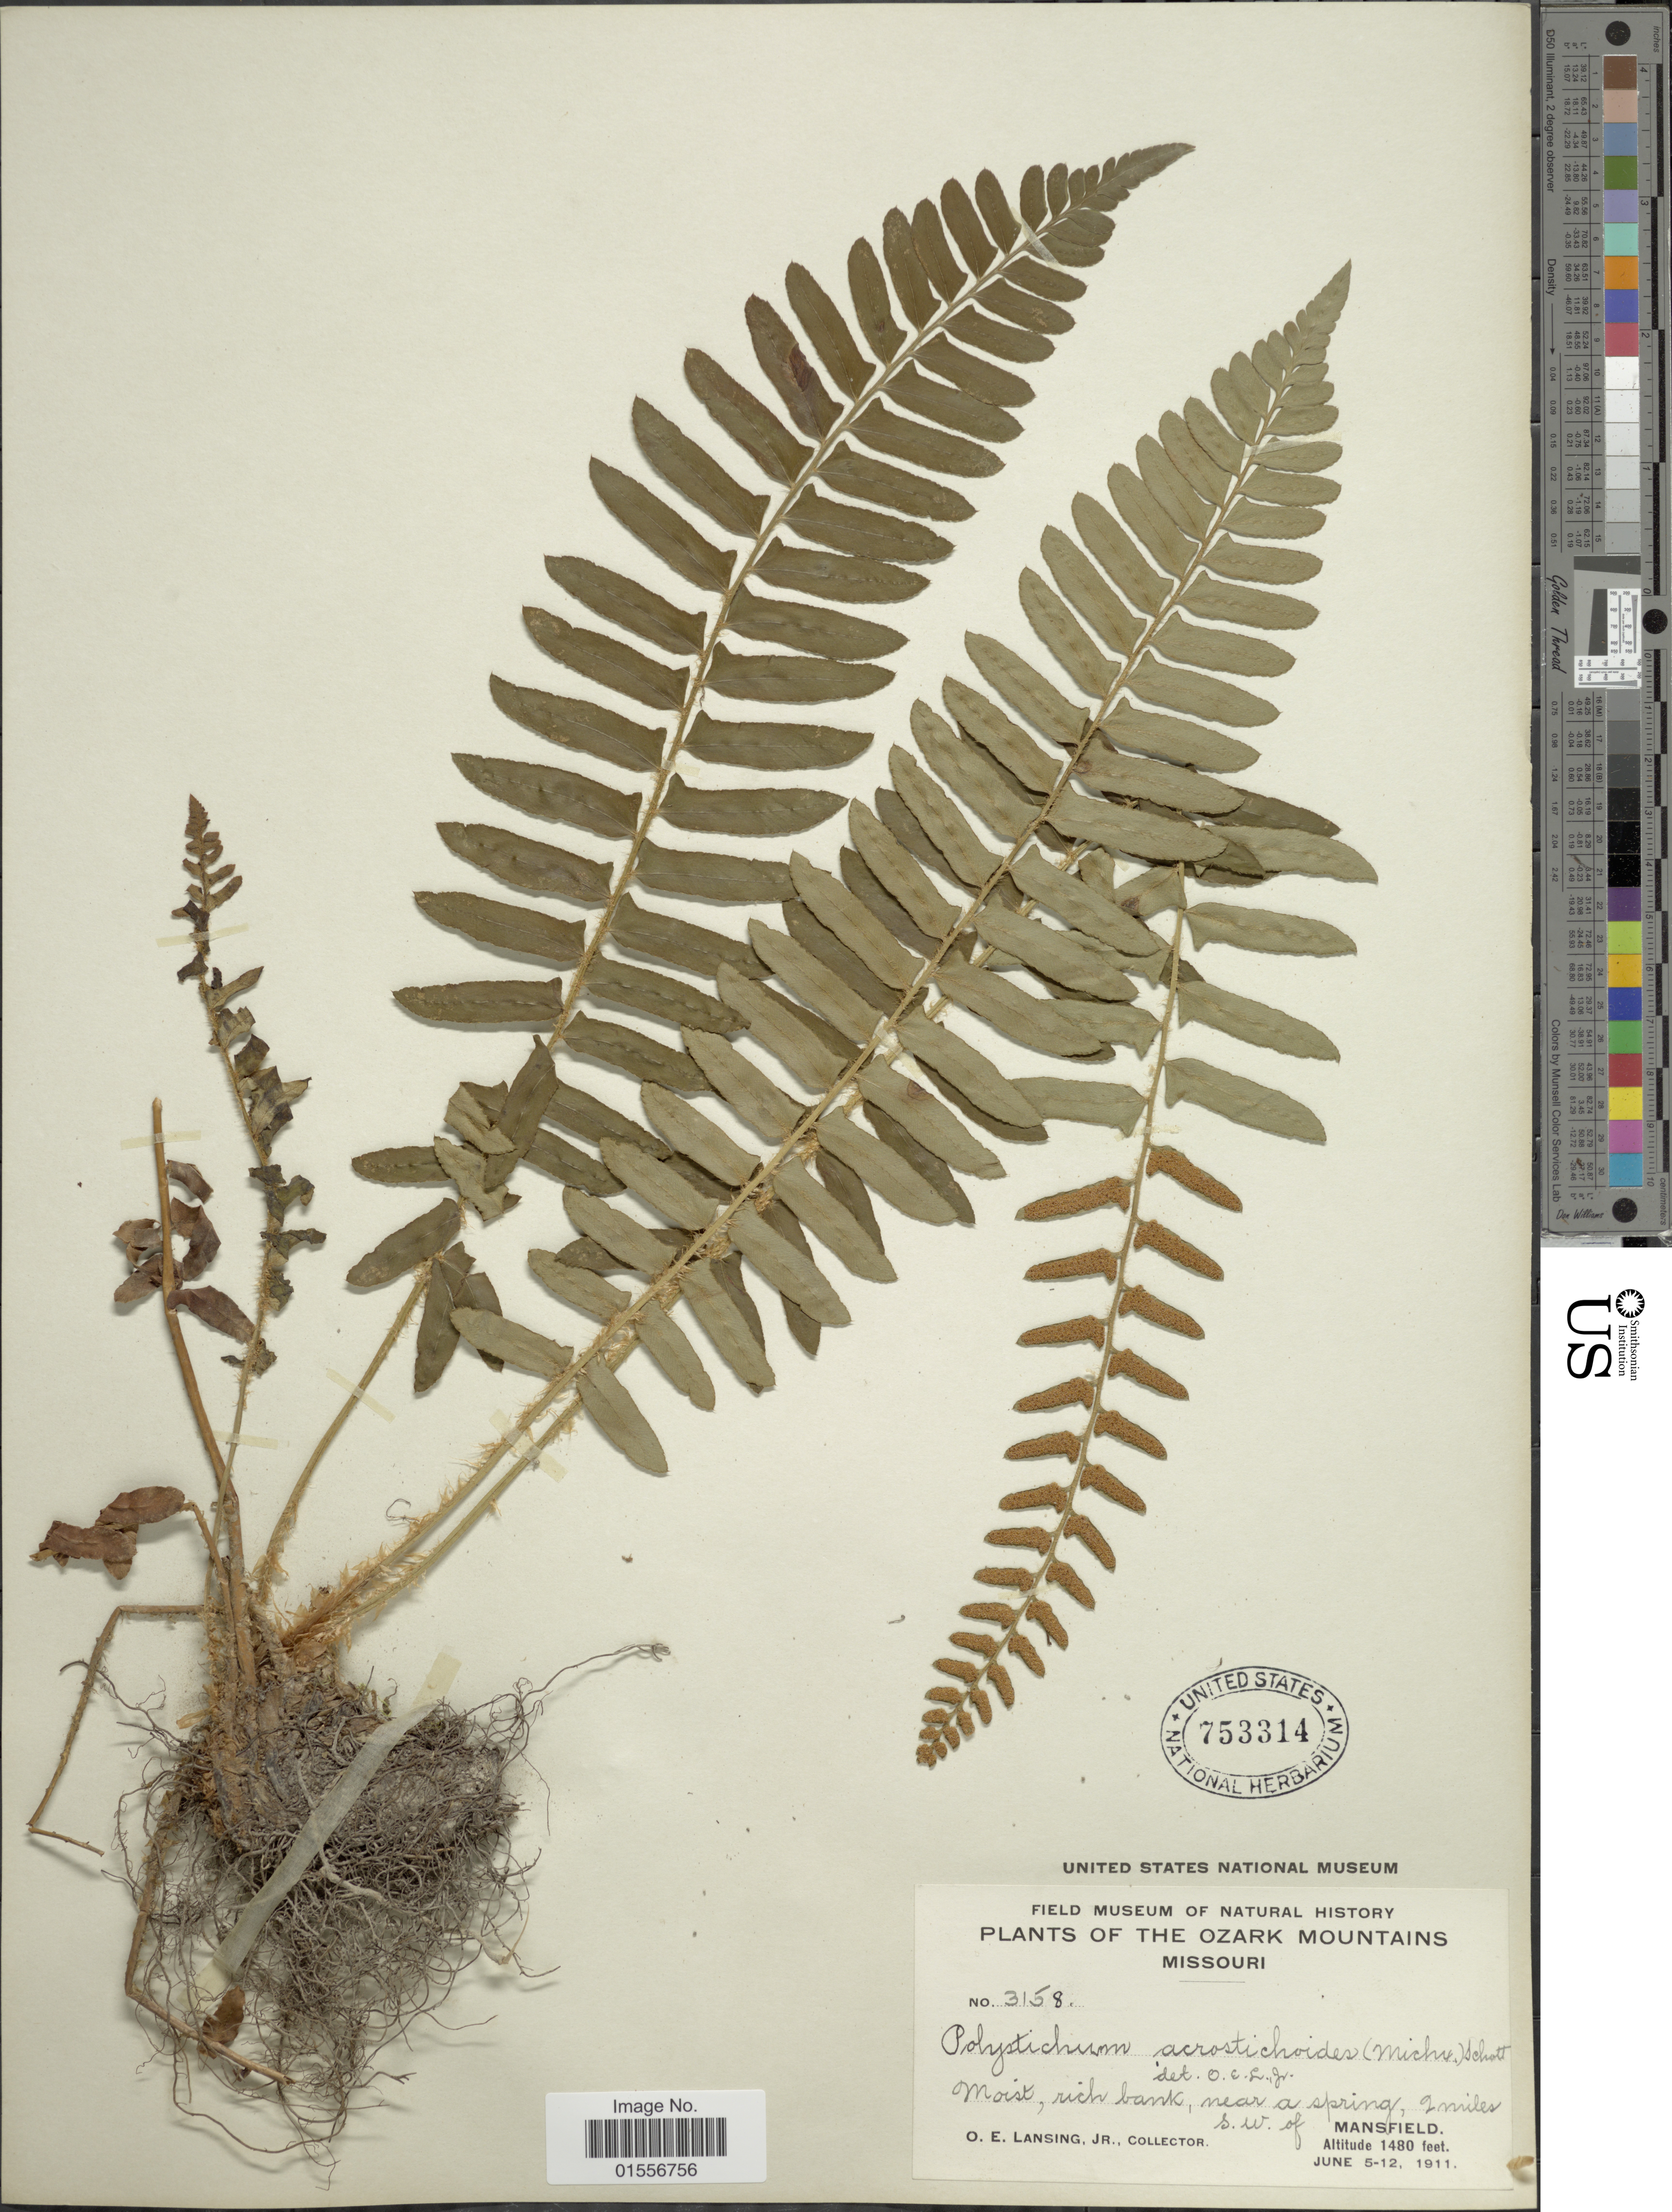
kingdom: Plantae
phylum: Tracheophyta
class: Polypodiopsida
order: Polypodiales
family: Dryopteridaceae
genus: Polystichum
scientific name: Polystichum acrostichoides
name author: (Michx.) Schott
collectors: O. E. Lansing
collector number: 3158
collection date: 1911-06-05/1911-06-12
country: United States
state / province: Missouri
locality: Ozark Mountains, rich bank, near a spring, 2 miles s.w. of Mansfield.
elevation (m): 451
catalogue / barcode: US 753314